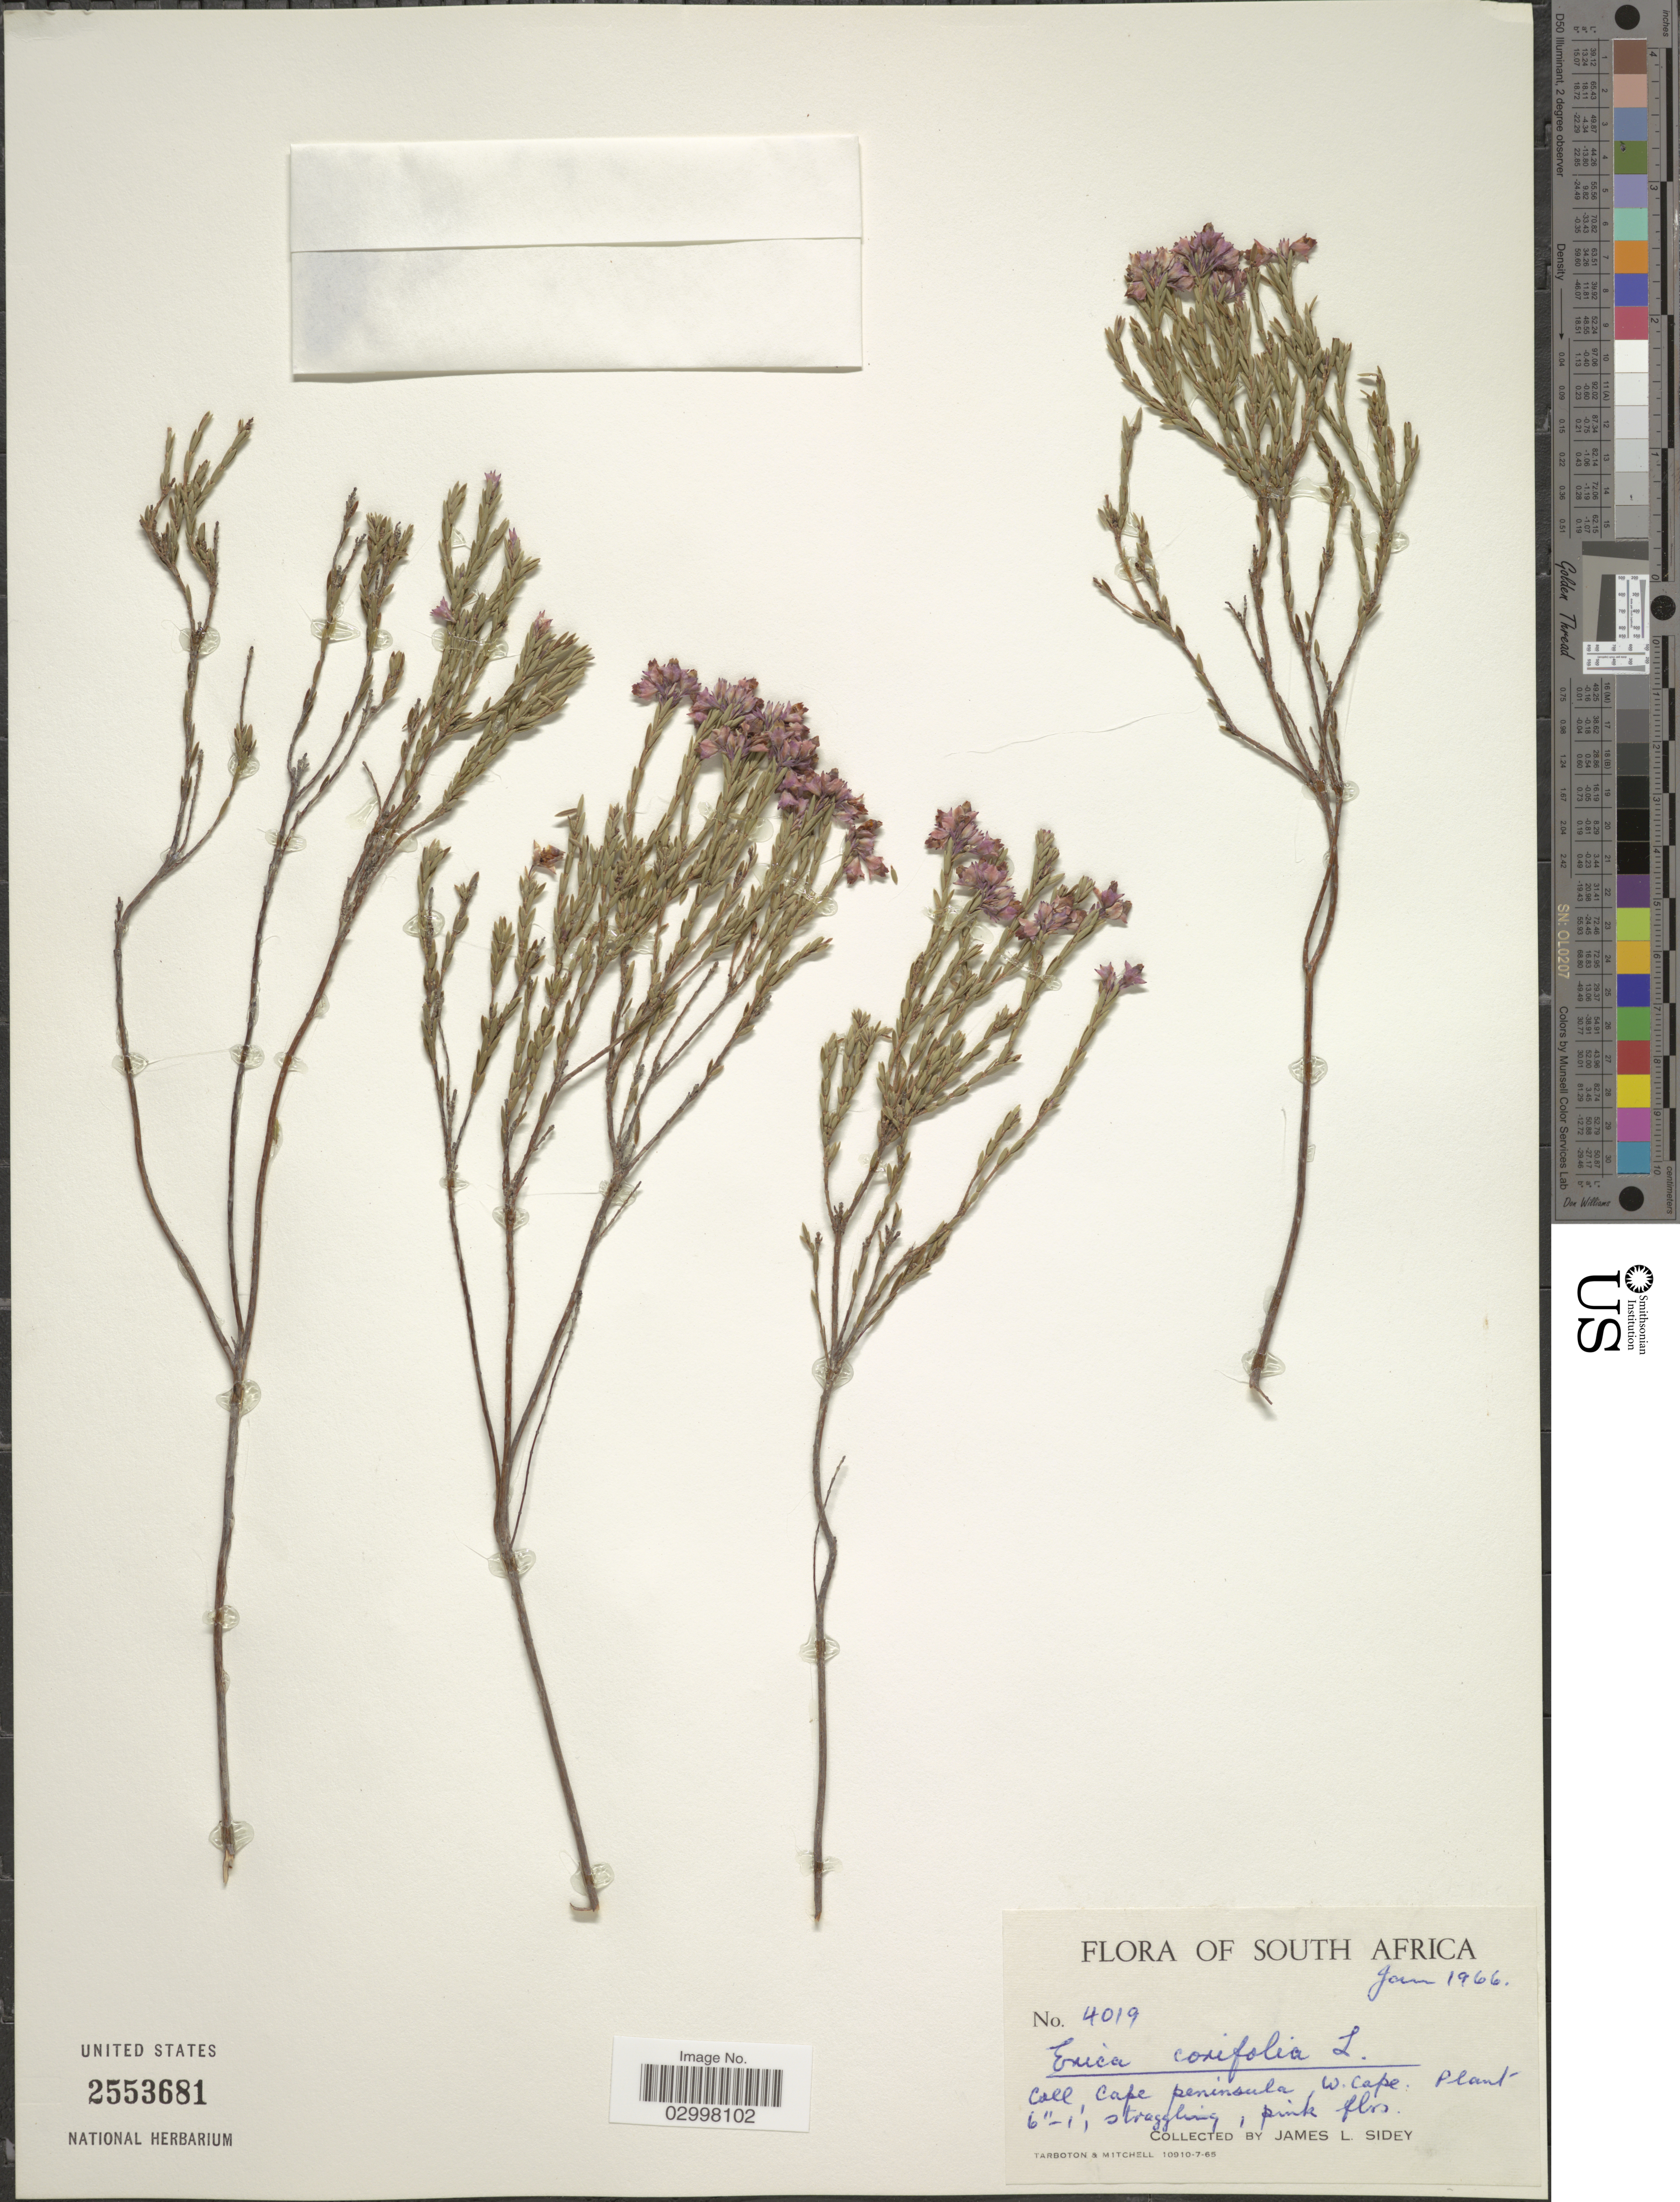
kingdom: Plantae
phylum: Tracheophyta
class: Magnoliopsida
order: Ericales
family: Ericaceae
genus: Erica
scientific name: Erica corifolia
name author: L.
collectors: J. L. Sidey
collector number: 4019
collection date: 1966-01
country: South Africa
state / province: Western Cape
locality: Cape Peninsula. W. Cape.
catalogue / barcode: US 2553681